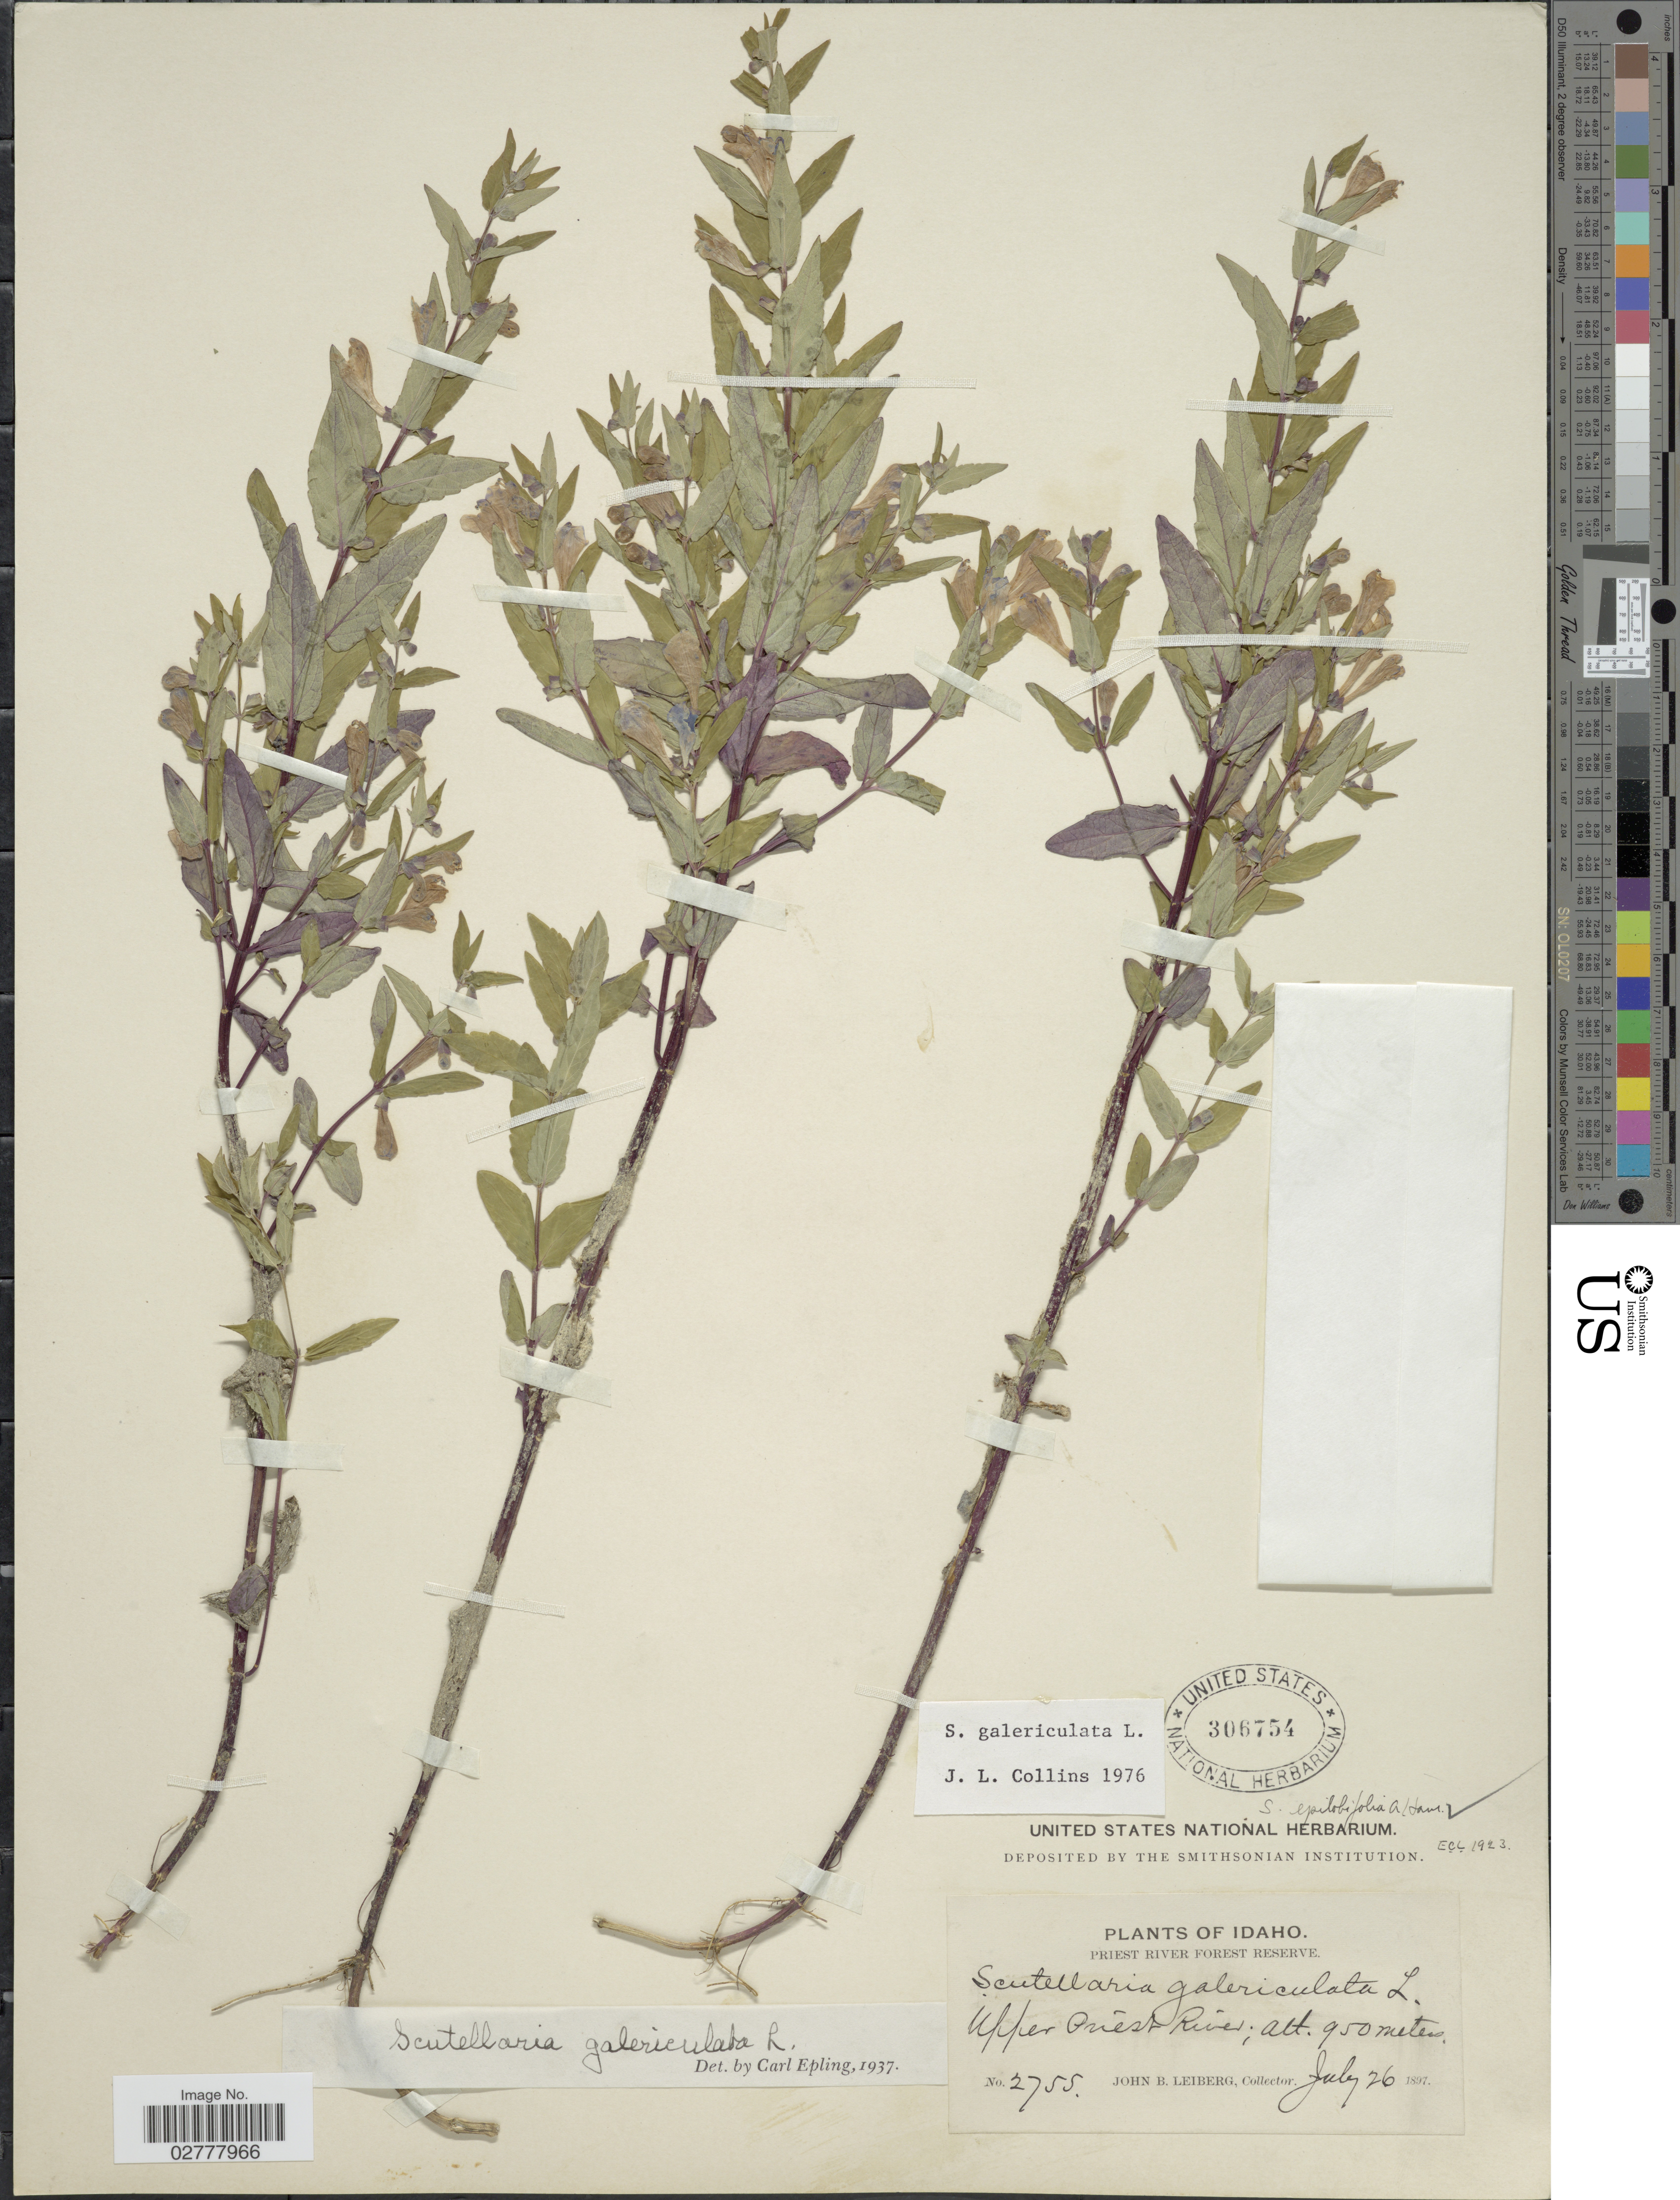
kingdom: Plantae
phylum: Tracheophyta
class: Magnoliopsida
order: Lamiales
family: Lamiaceae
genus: Scutellaria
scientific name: Scutellaria galericulata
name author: L.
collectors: J. B. Leiberg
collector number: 2755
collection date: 1897-07-26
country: United States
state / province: Idaho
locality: Priest River Forest Reserve. Upper Priest River.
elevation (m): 950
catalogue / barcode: US 306754